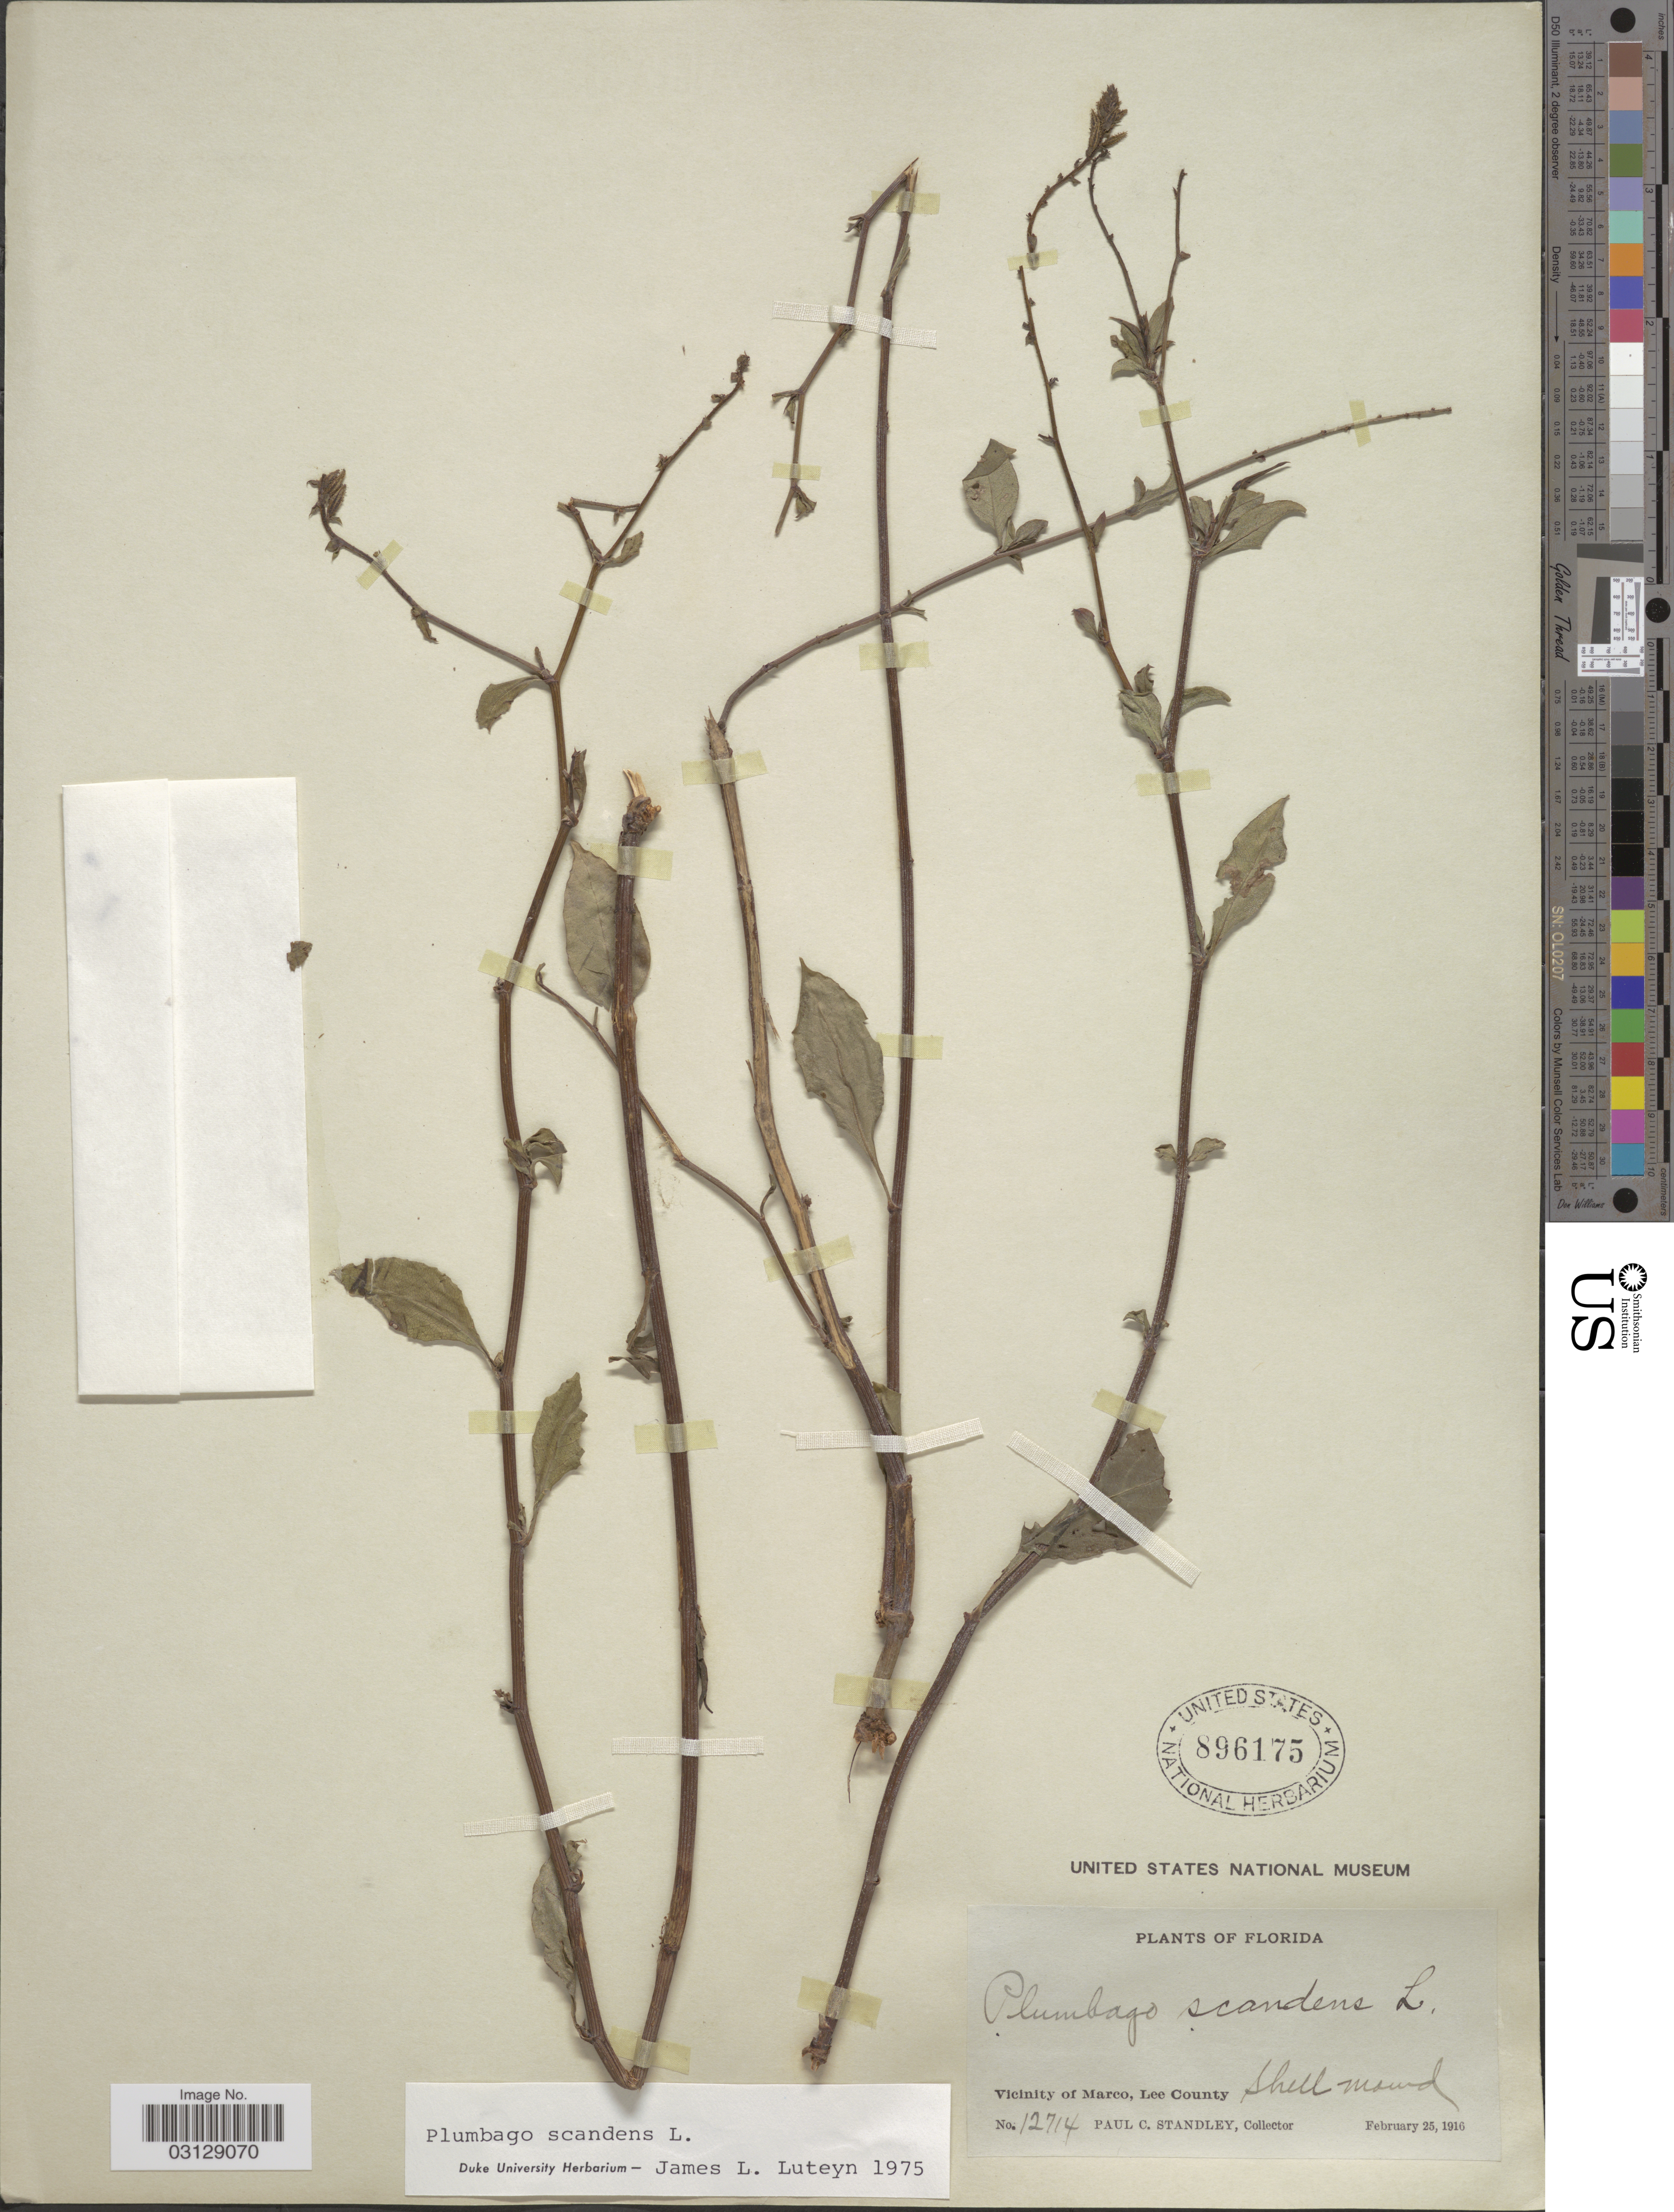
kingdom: Plantae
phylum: Tracheophyta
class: Magnoliopsida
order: Caryophyllales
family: Plumbaginaceae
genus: Plumbago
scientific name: Plumbago scandens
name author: L.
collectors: P. C. Standley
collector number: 12714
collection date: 1916-02-25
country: United States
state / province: Florida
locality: Vicinity of Marco, Lee County.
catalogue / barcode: US 896175